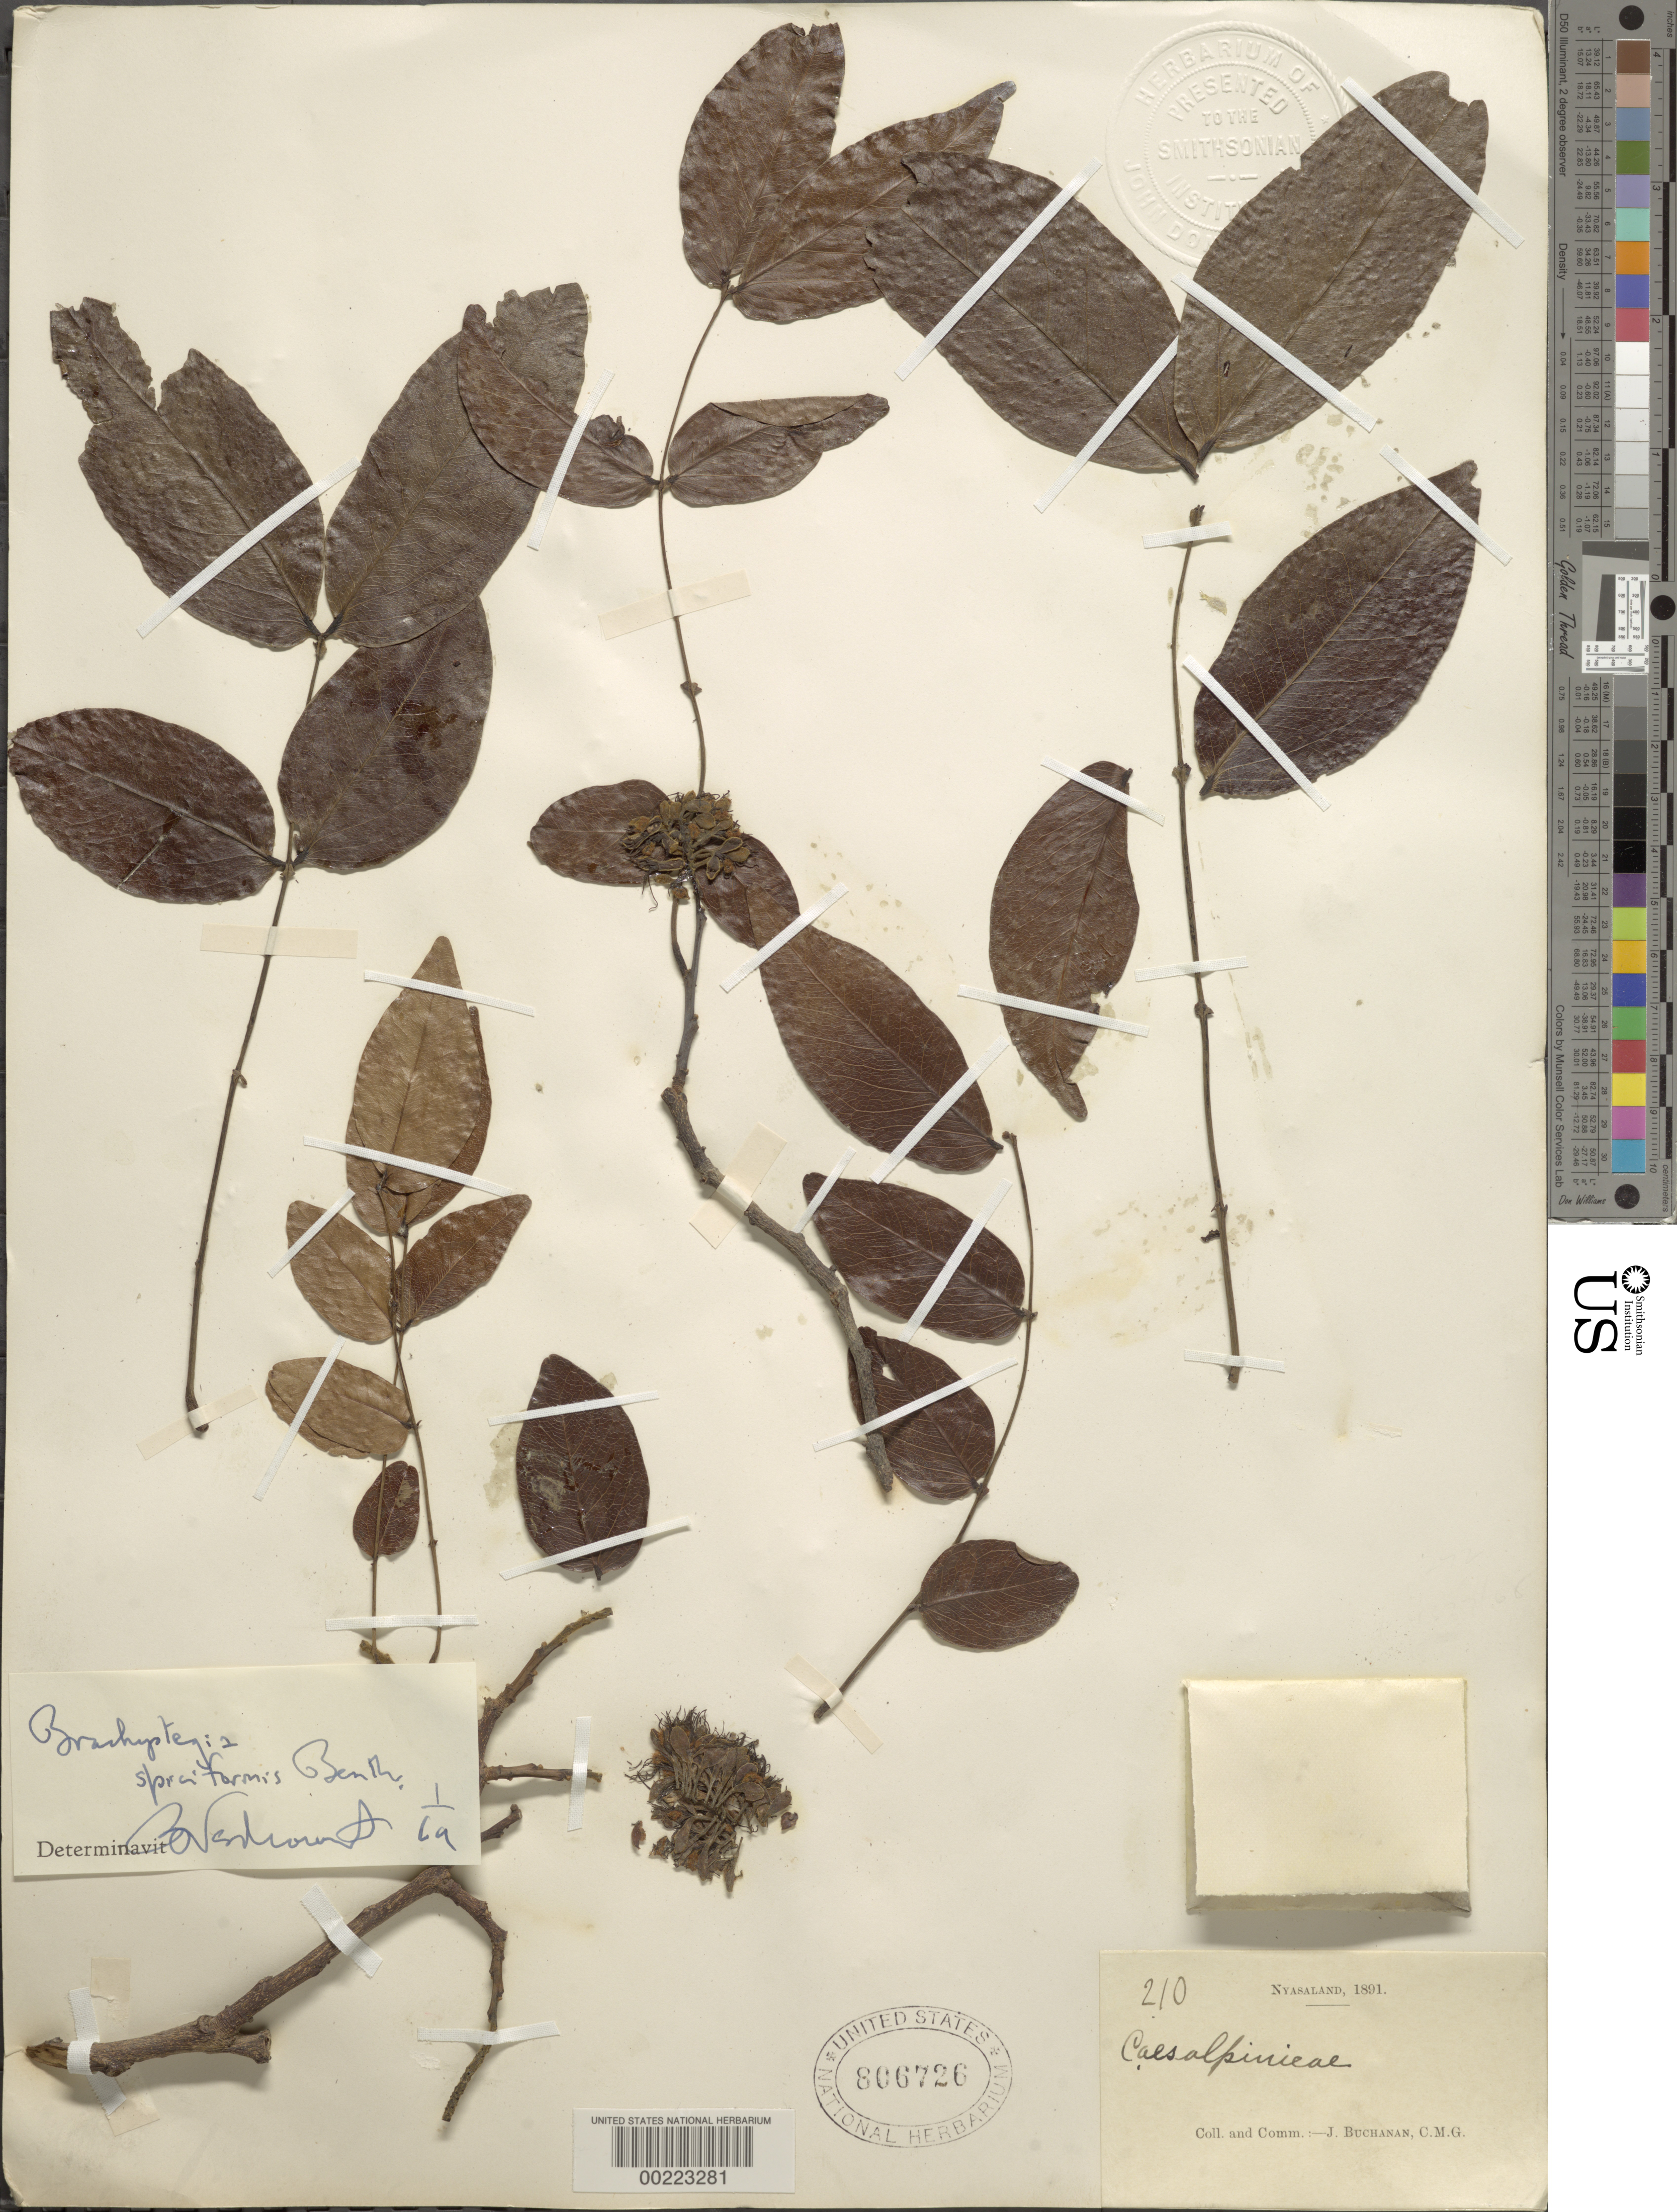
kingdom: Plantae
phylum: Tracheophyta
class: Magnoliopsida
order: Fabales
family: Fabaceae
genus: Brachystegia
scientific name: Brachystegia spiciformis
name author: Benth.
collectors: J. Buchanan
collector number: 210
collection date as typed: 1891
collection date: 1891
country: Malawi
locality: Nyasaland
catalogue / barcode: US 806726